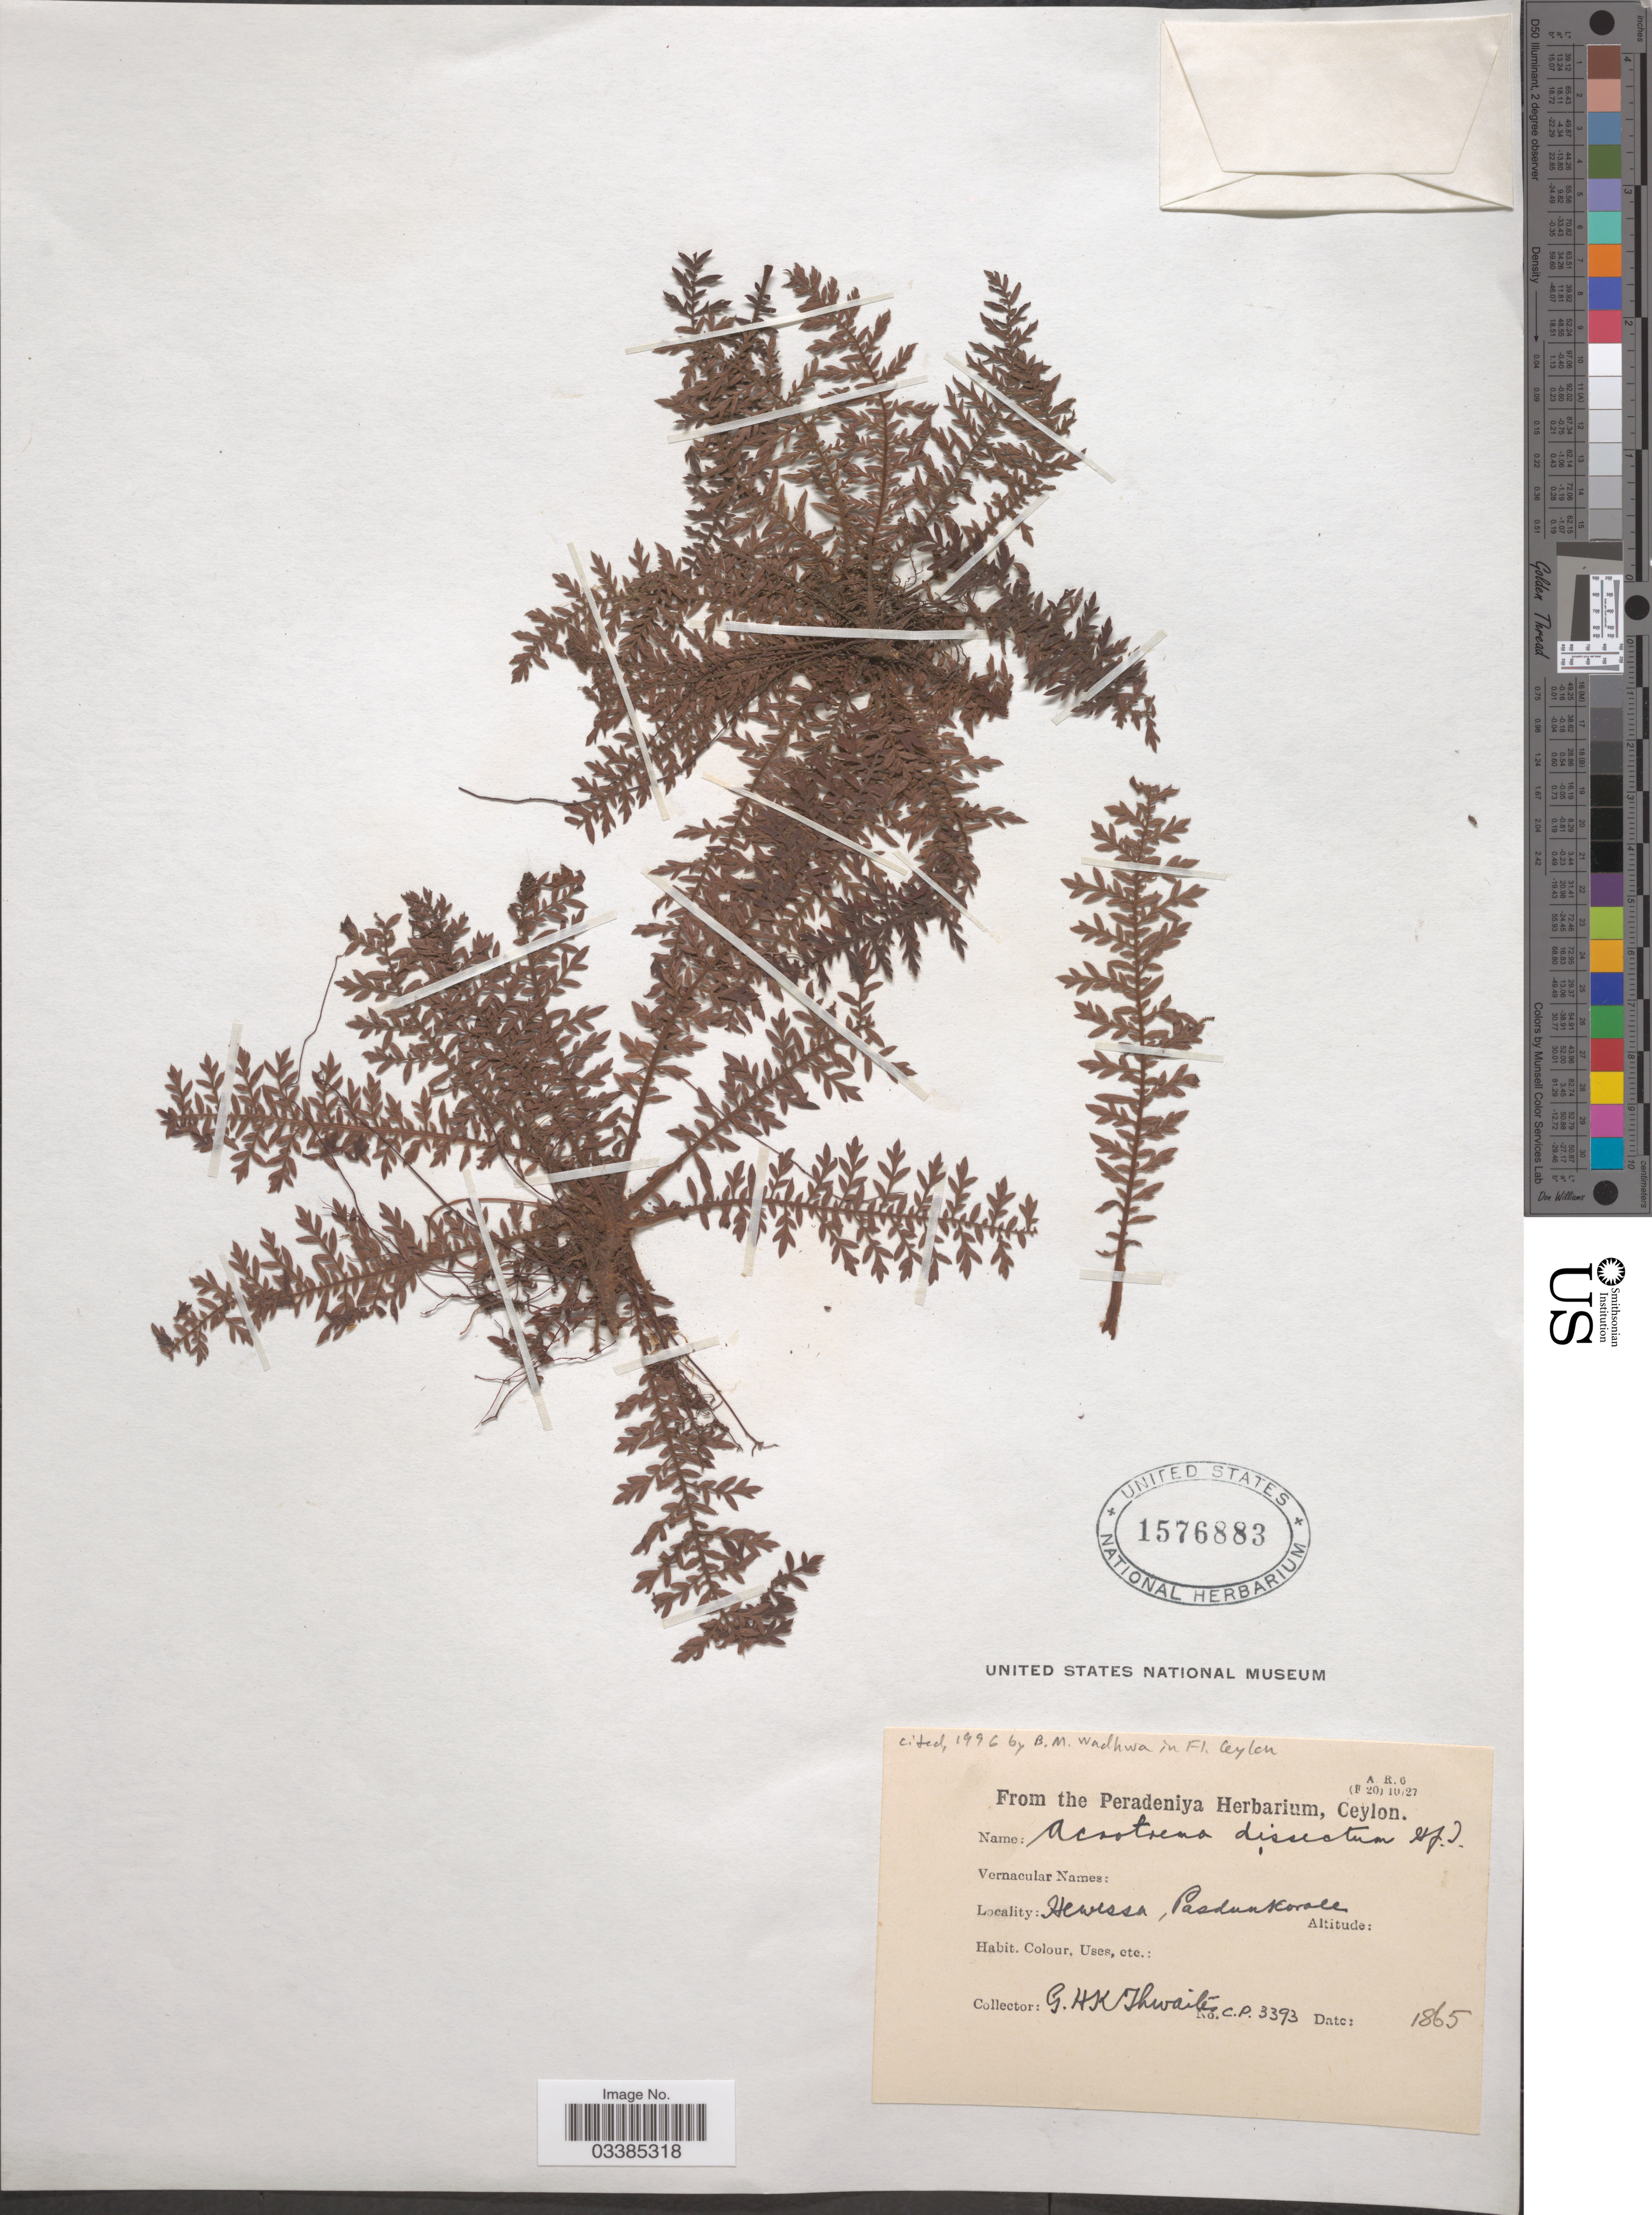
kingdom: Plantae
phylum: Tracheophyta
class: Magnoliopsida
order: Dilleniales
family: Dilleniaceae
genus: Acrotrema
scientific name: Acrotrema dissectum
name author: Thwaites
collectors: G. H. K. Thwaites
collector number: CP3393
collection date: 1865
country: Sri Lanka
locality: Hewessa, Pasdunkorale.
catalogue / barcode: US 1576883